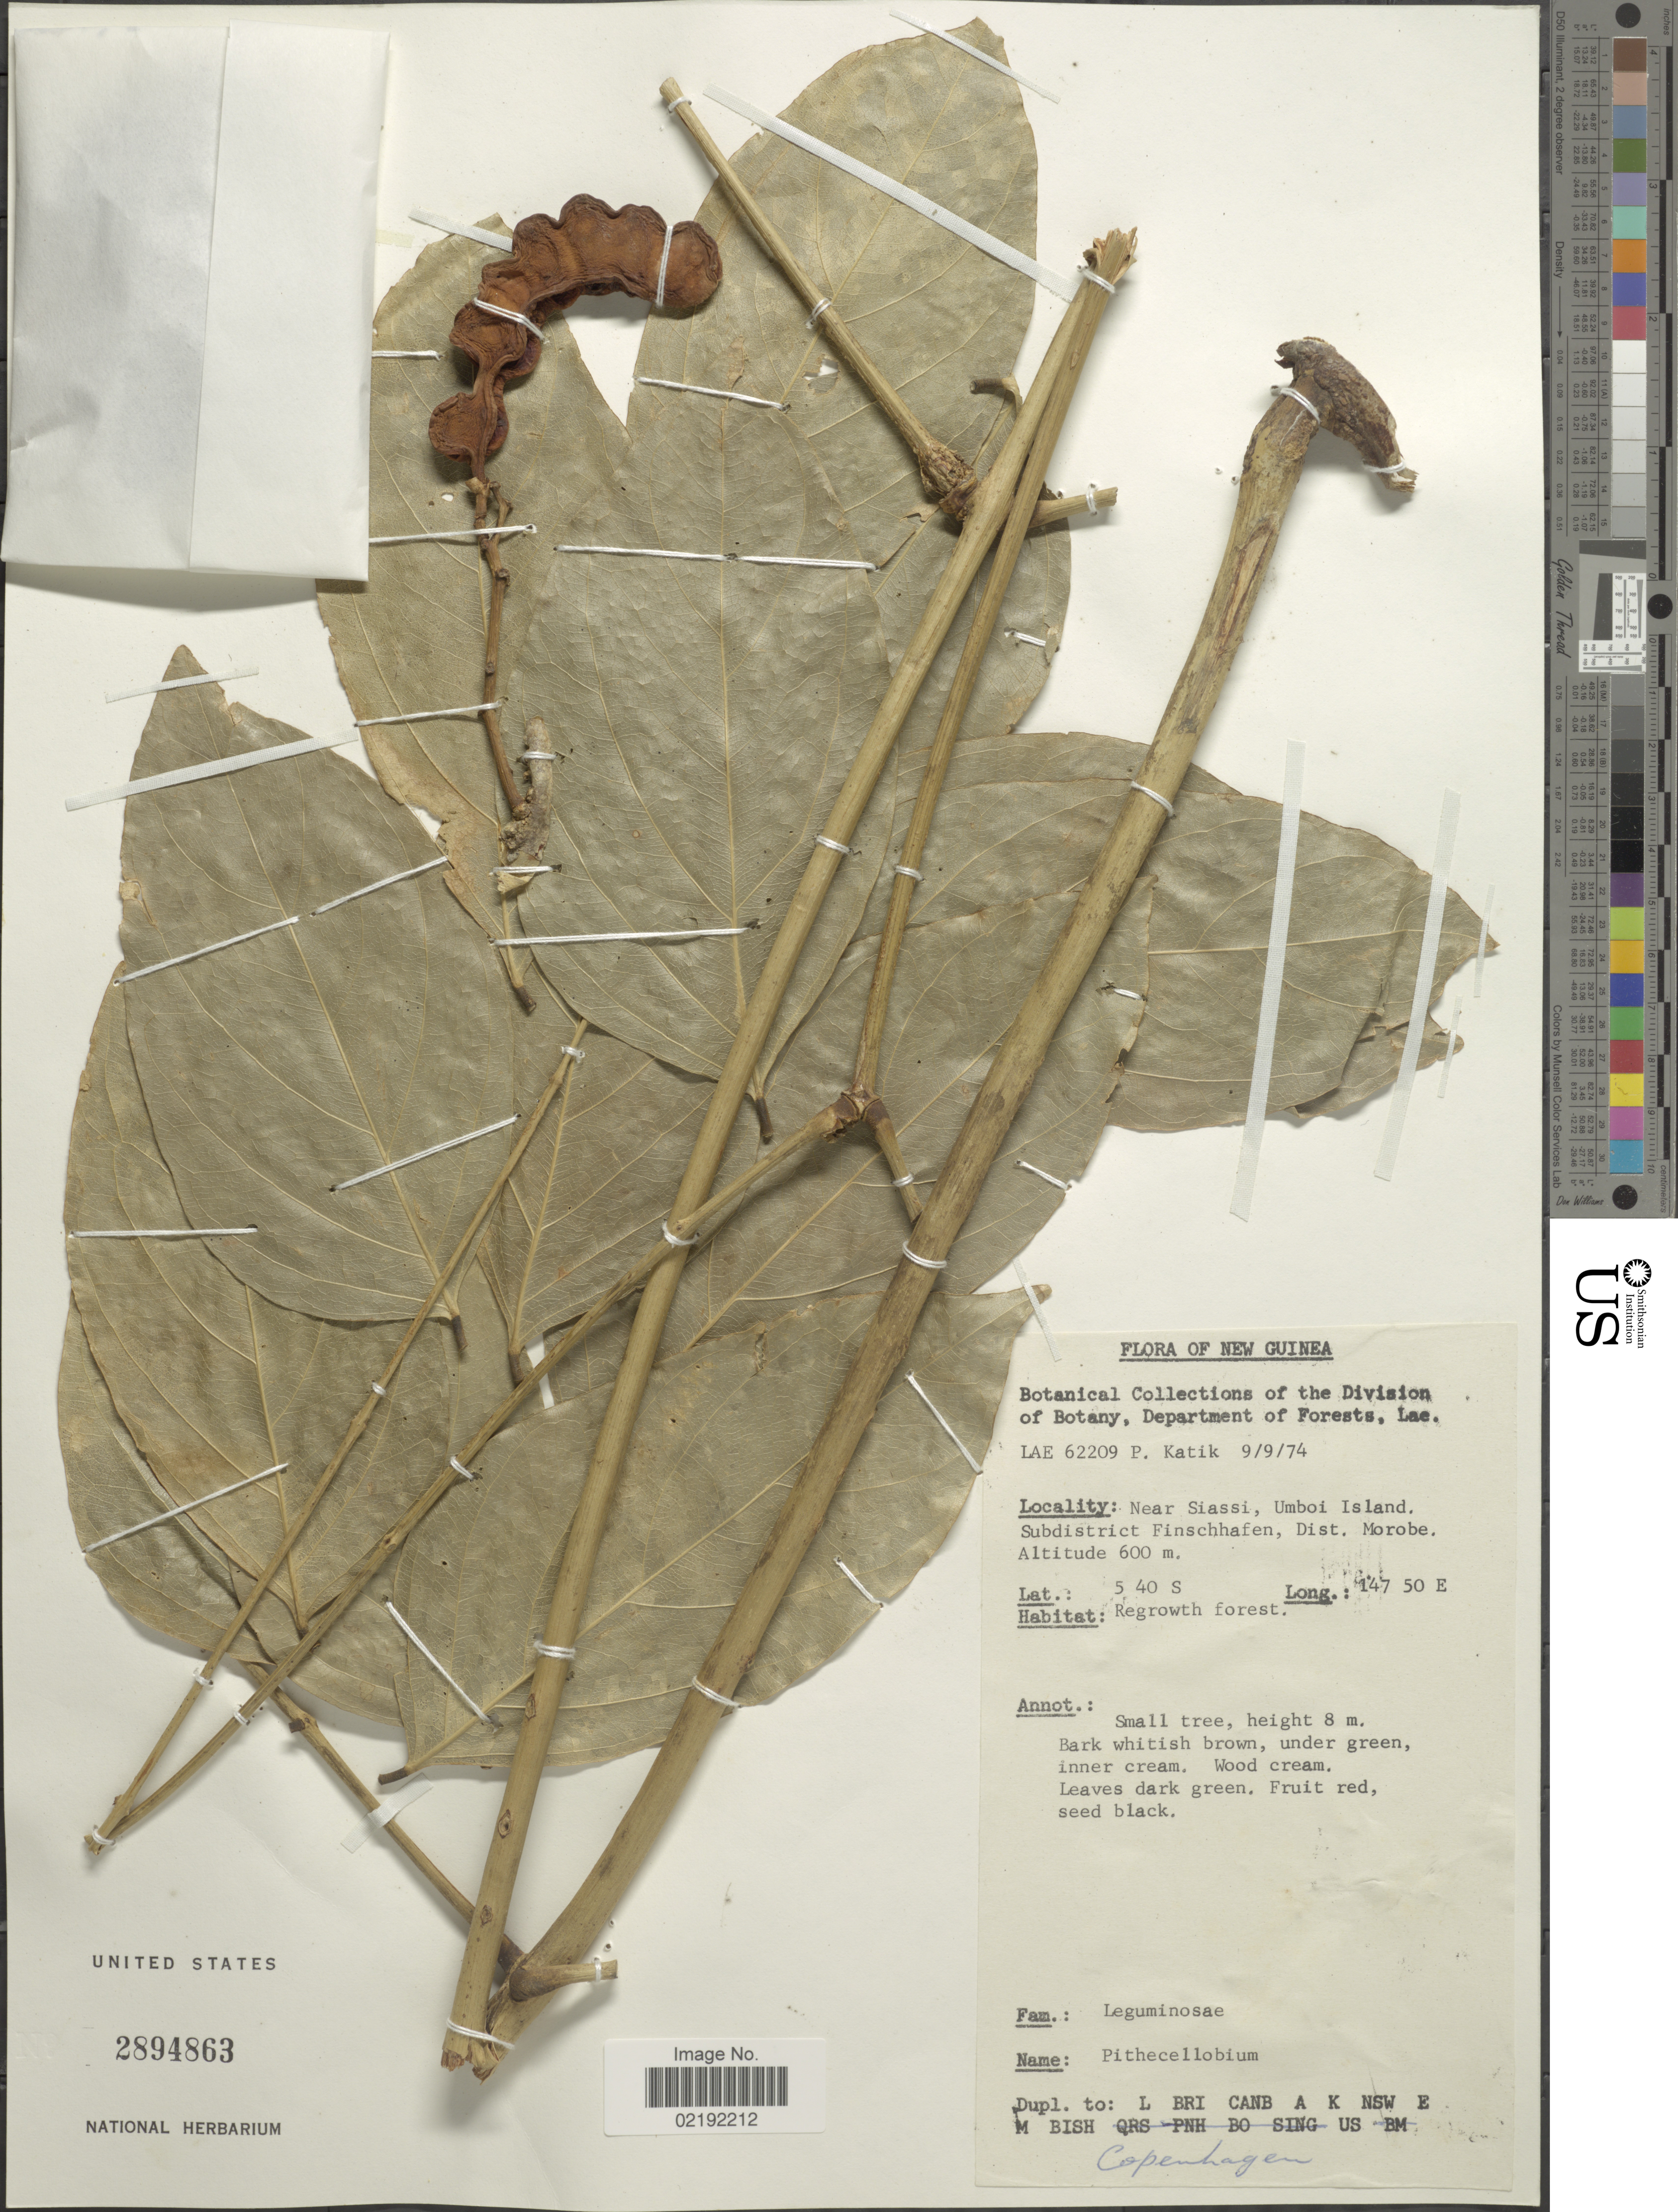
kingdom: Plantae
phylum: Tracheophyta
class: Magnoliopsida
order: Fabales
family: Fabaceae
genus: Pithecellobium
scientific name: Pithecellobium sp.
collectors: P. Katik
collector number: LAE62209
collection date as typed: Transcribed d/m/y: 9/9/74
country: Papua New Guinea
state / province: Morobe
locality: New Guinea, near Siassi, Umboi Island, Subdistrict Finschhafen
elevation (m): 600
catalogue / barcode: US 2894863